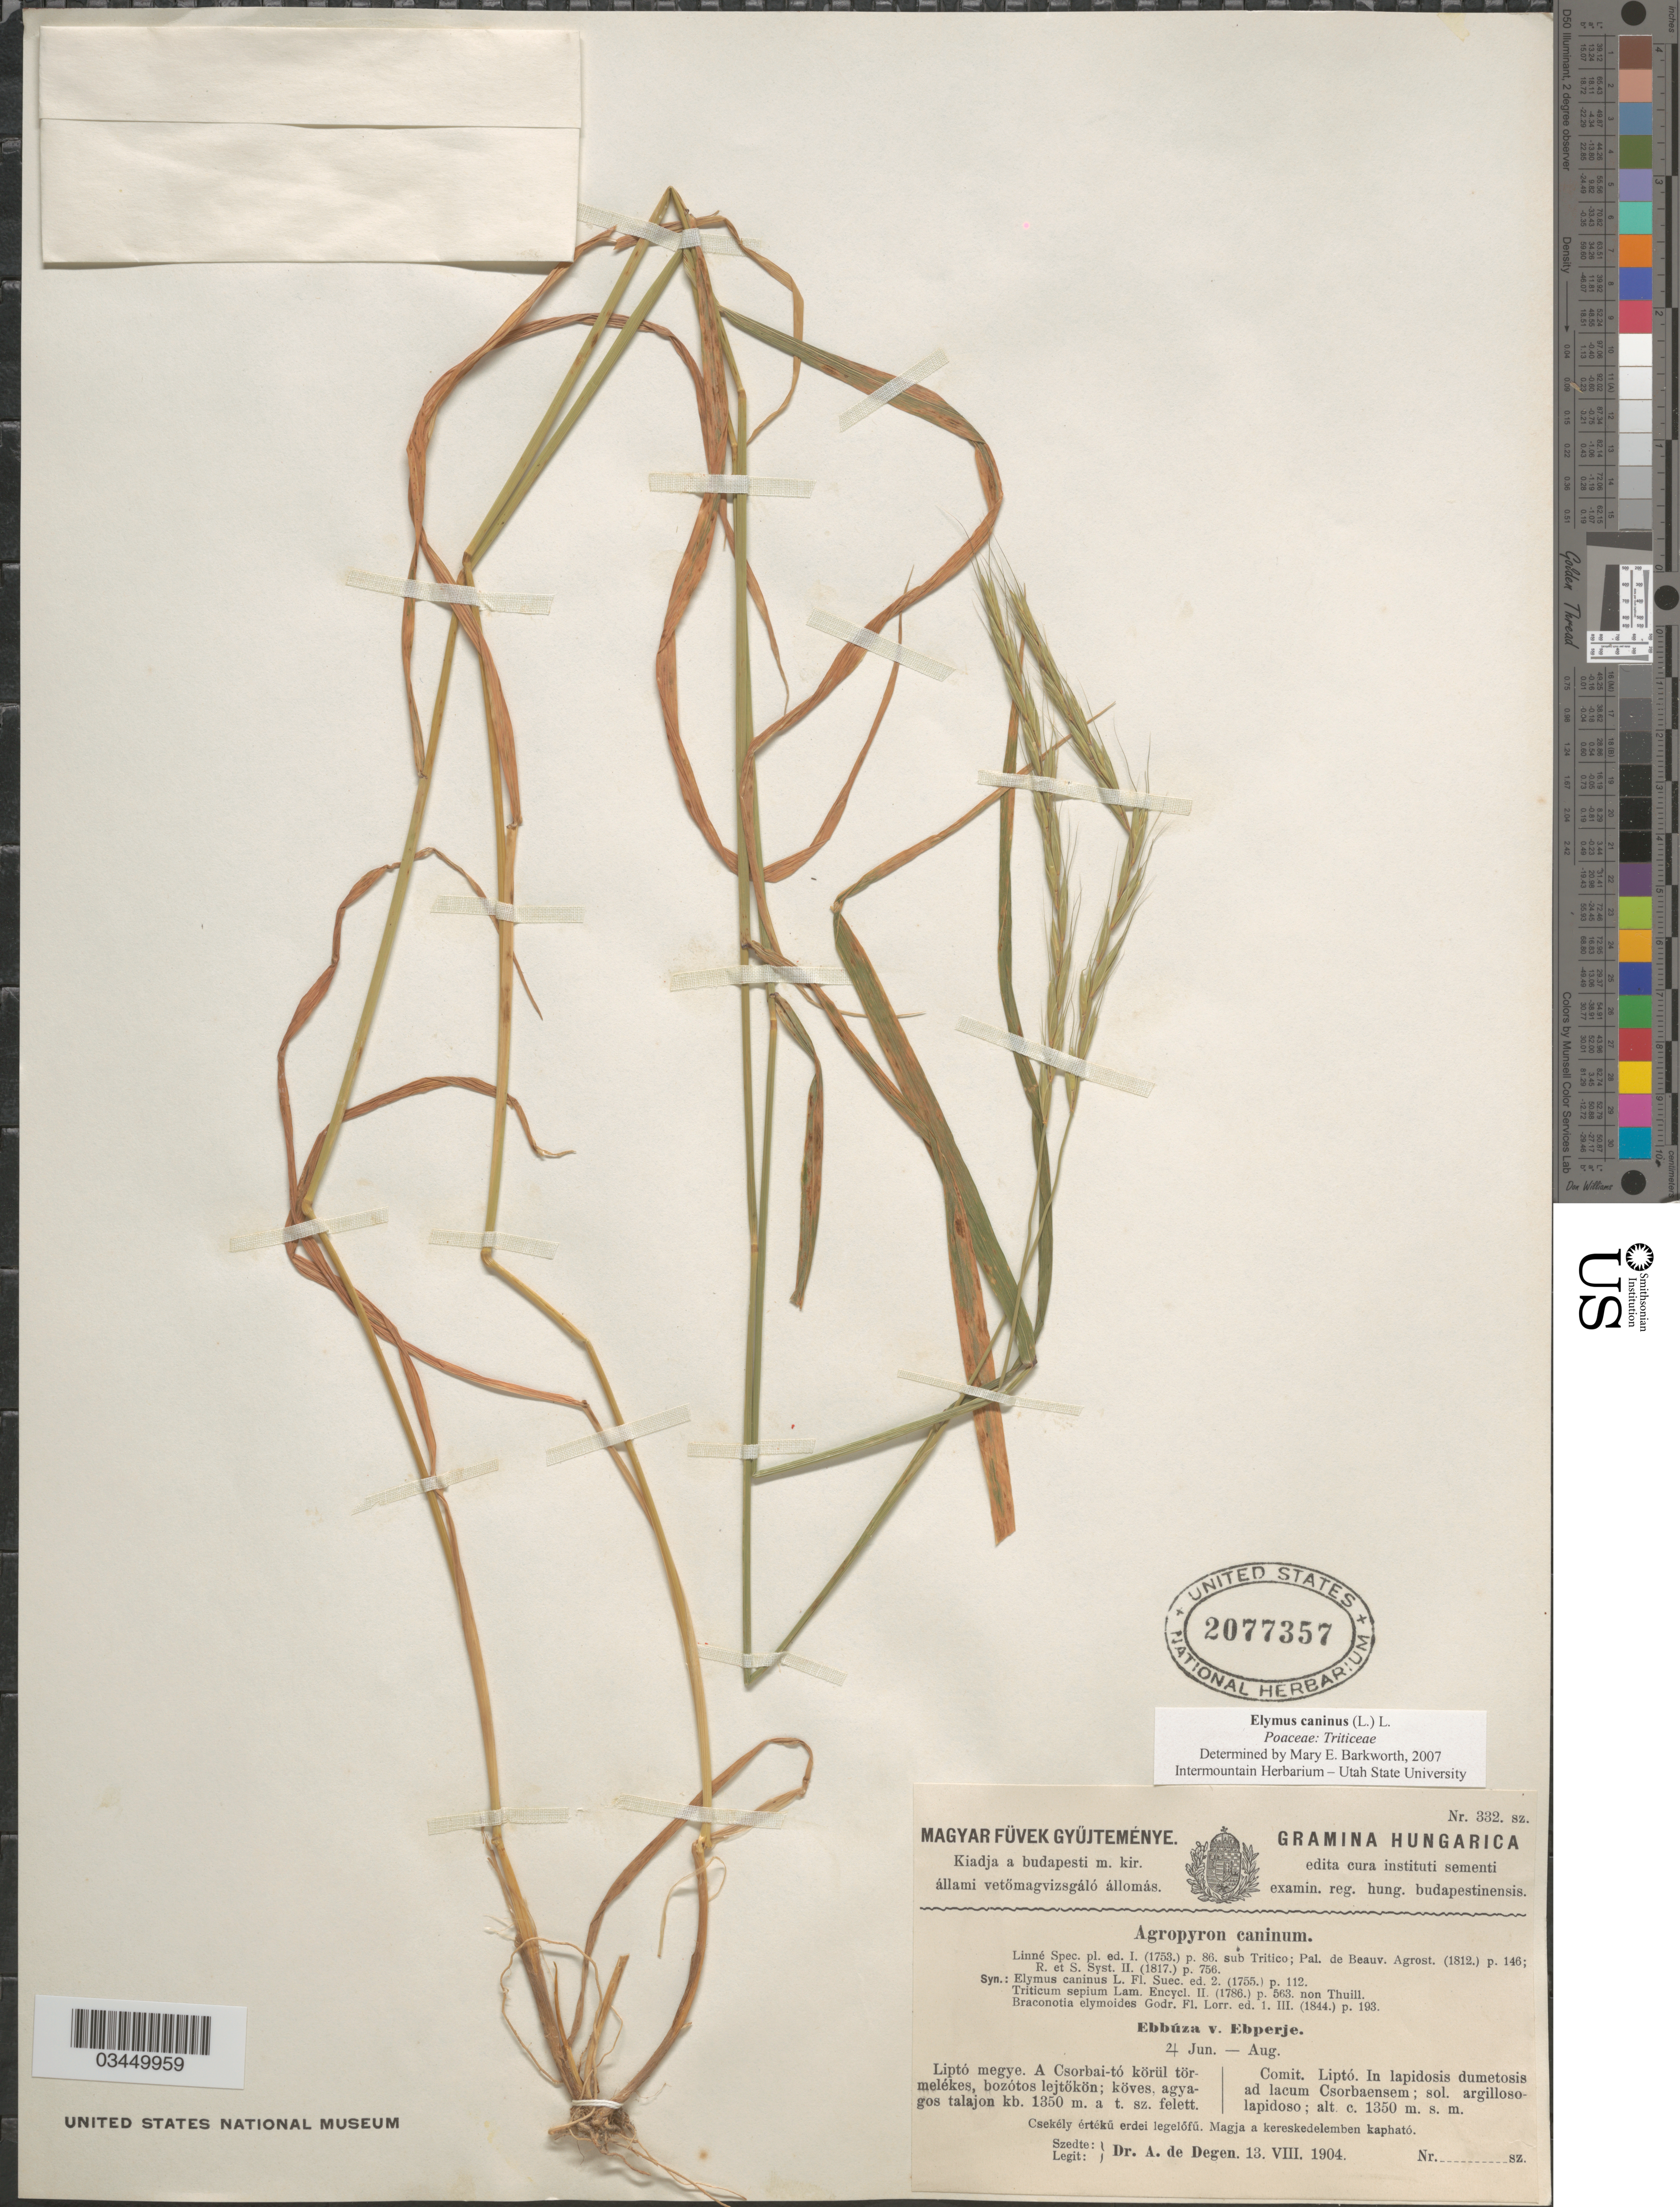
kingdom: Plantae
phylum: Tracheophyta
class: Liliopsida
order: Poales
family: Poaceae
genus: Elymus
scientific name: Elymus caninus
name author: (L.) L.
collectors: A. Degen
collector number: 332?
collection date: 1904-08-13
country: Hungary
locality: Comit. Liptó. In lapidosis dumetosis ad lacum Csorbaensem.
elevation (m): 1350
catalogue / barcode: US 2077357